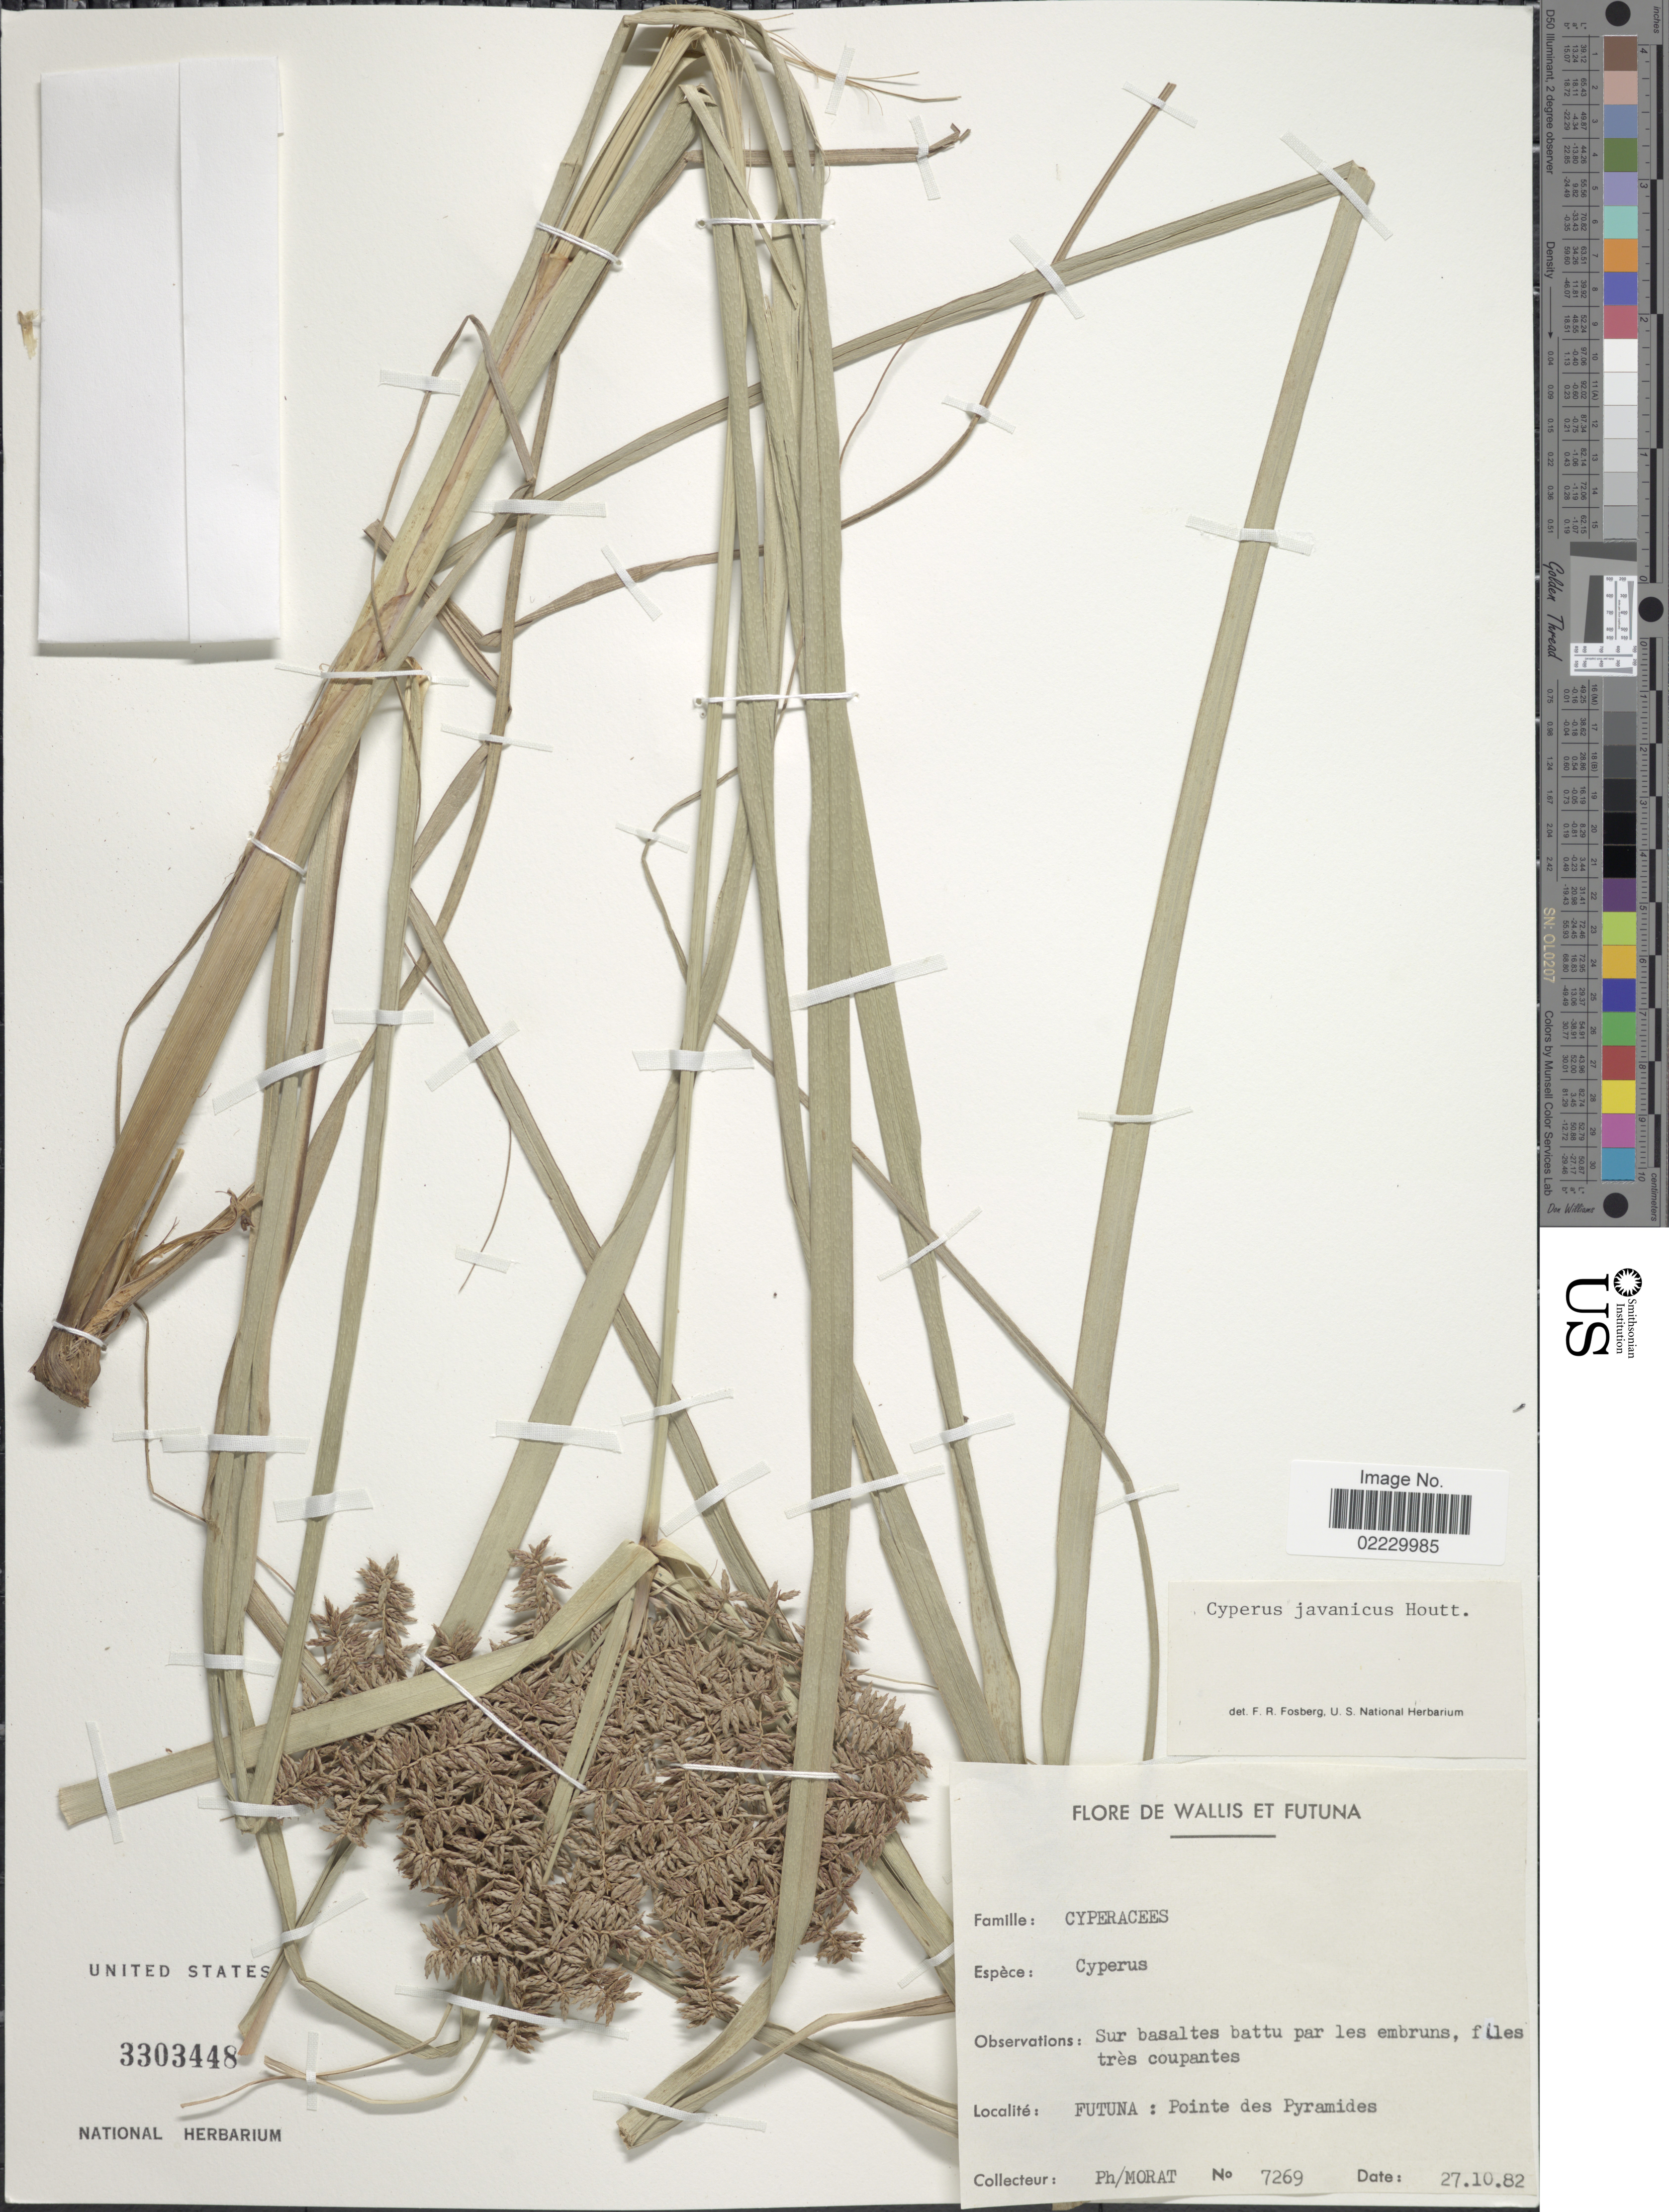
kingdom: Plantae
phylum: Tracheophyta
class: Liliopsida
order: Poales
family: Cyperaceae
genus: Cyperus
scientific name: Cyperus javanicus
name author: Houtt.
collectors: P. Morat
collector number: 7269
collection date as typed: Transcribed d/m/y: 27/10/82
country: Wallis and Futuna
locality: Futuna, Pointe des Pyramides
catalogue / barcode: US 3303448